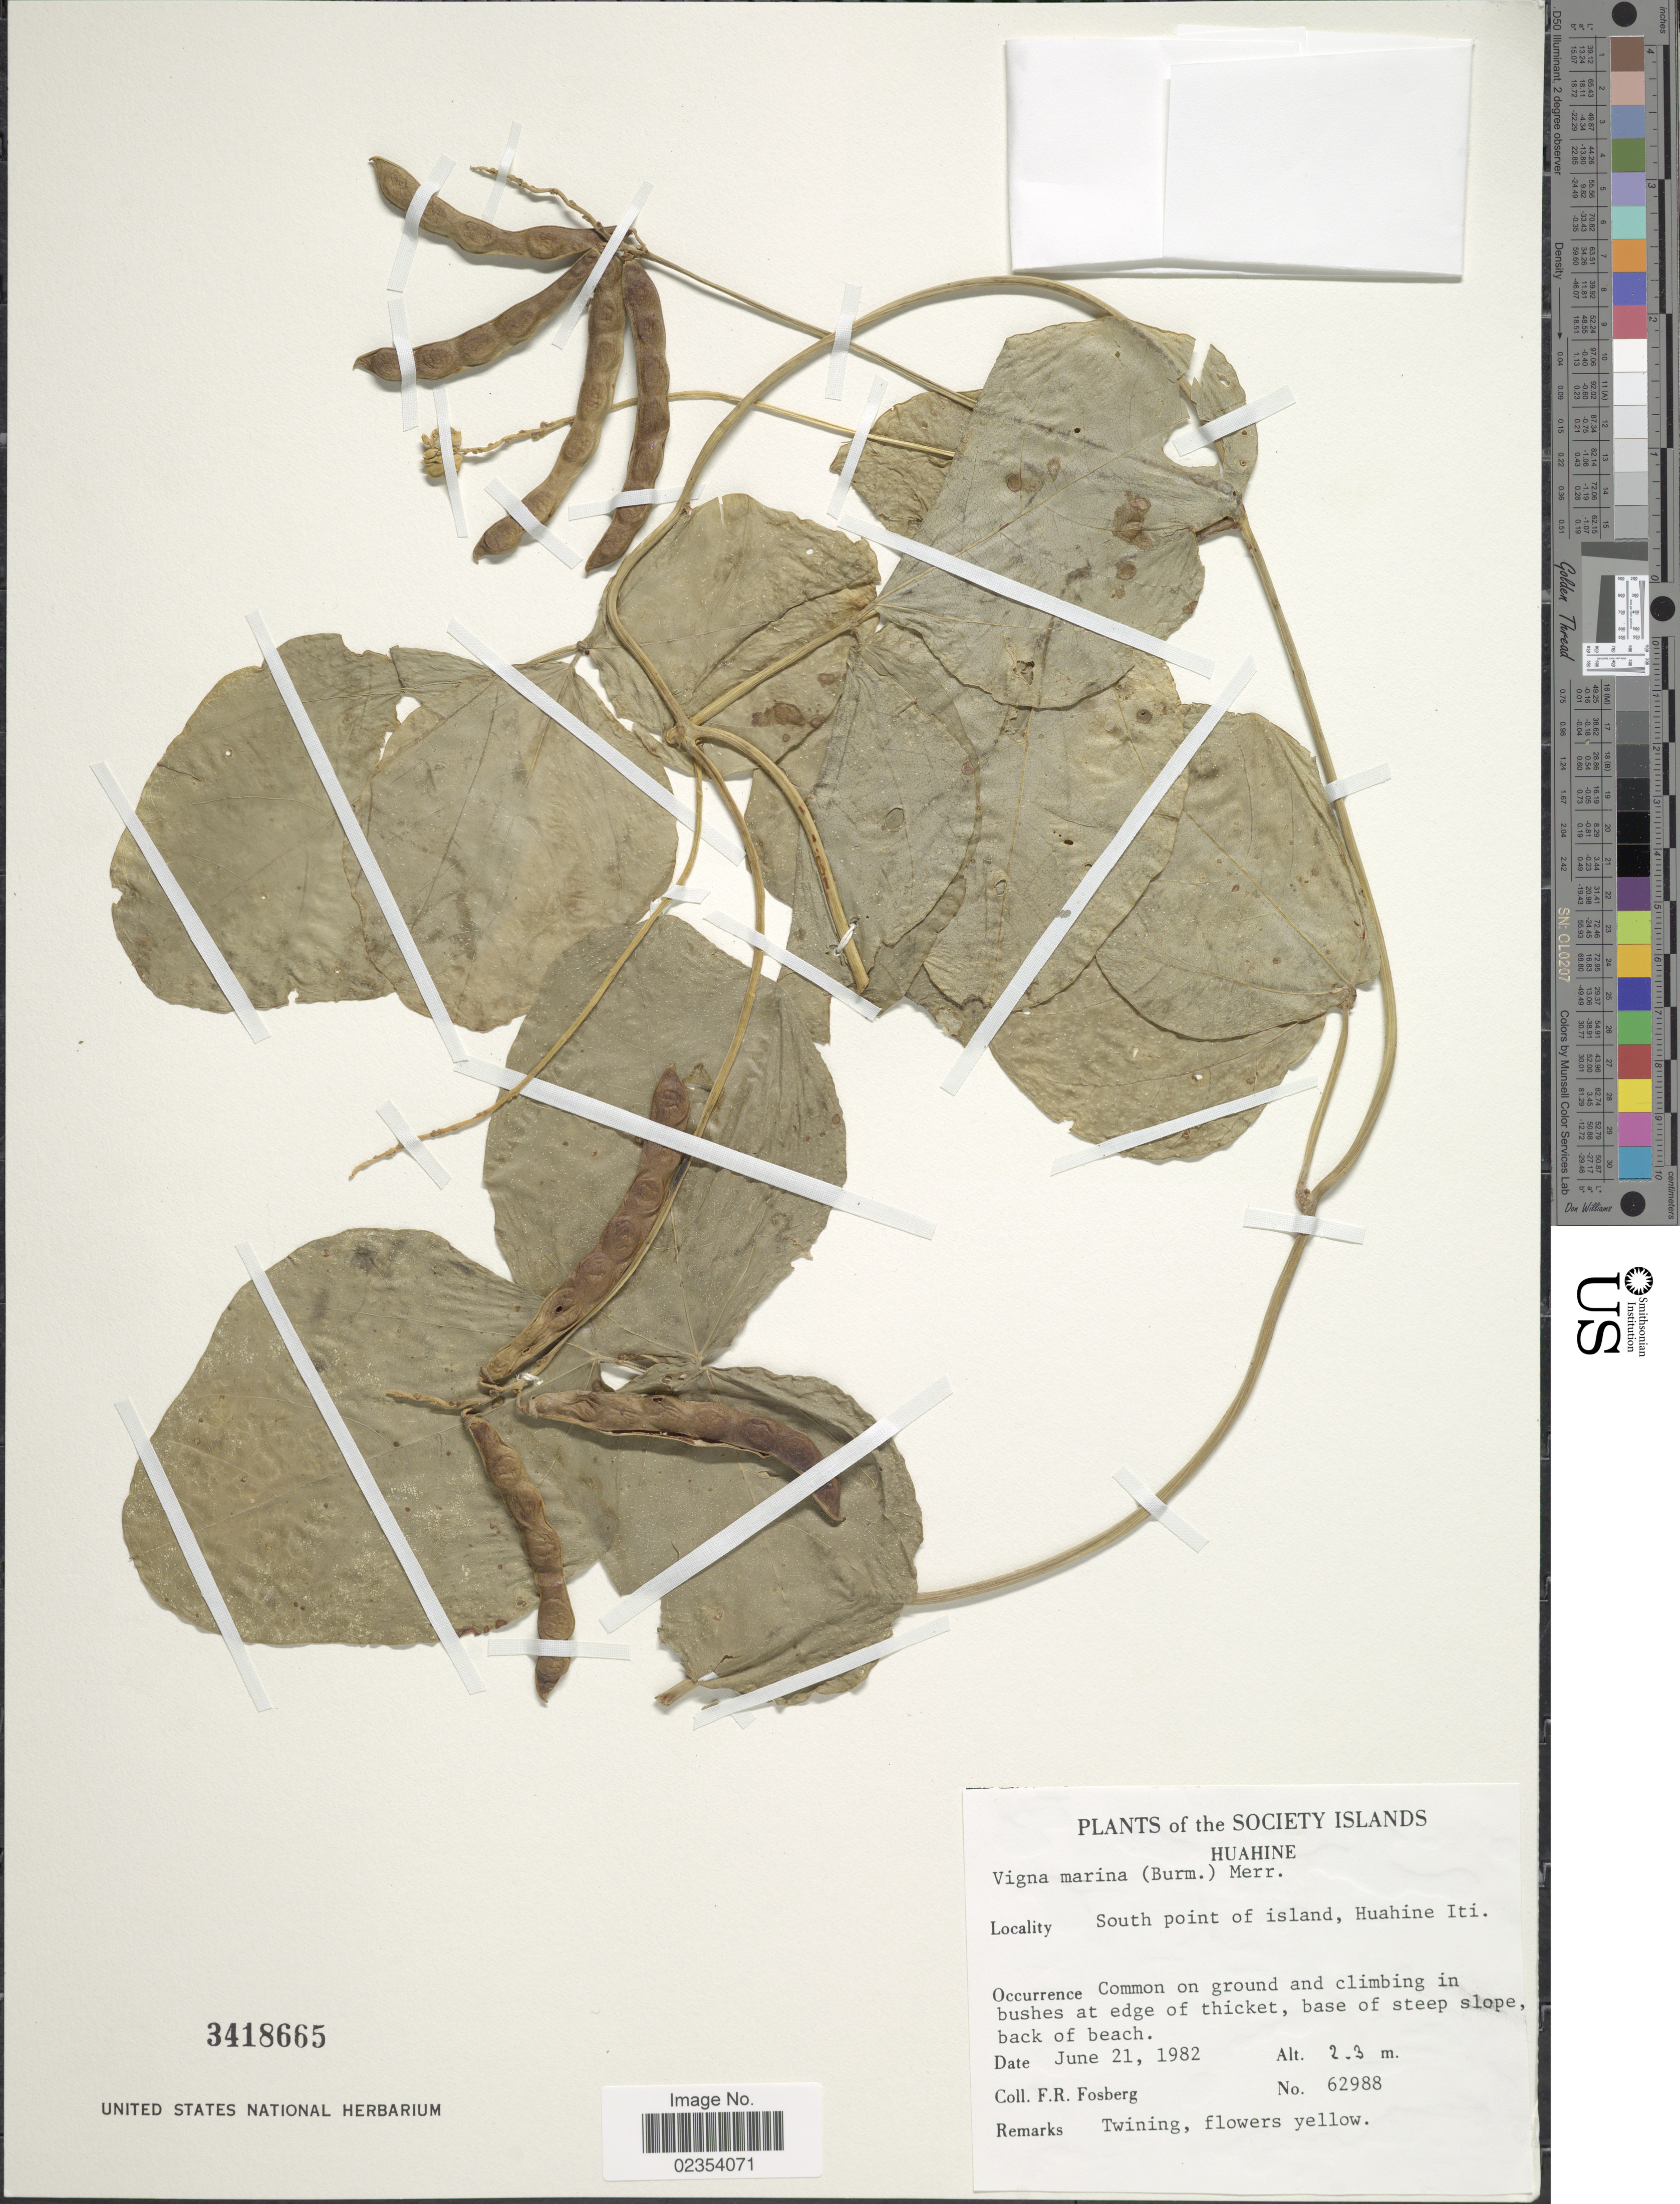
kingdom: Plantae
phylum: Tracheophyta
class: Magnoliopsida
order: Fabales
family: Fabaceae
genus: Vigna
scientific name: Vigna marina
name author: (Burm.) Merr.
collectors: F. R. Fosberg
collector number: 62988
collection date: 1982-06-21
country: French Polynesia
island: Huahine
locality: Society Islands. Huahine. South point of island, Huahine Iti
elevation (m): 2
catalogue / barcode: US 3418665